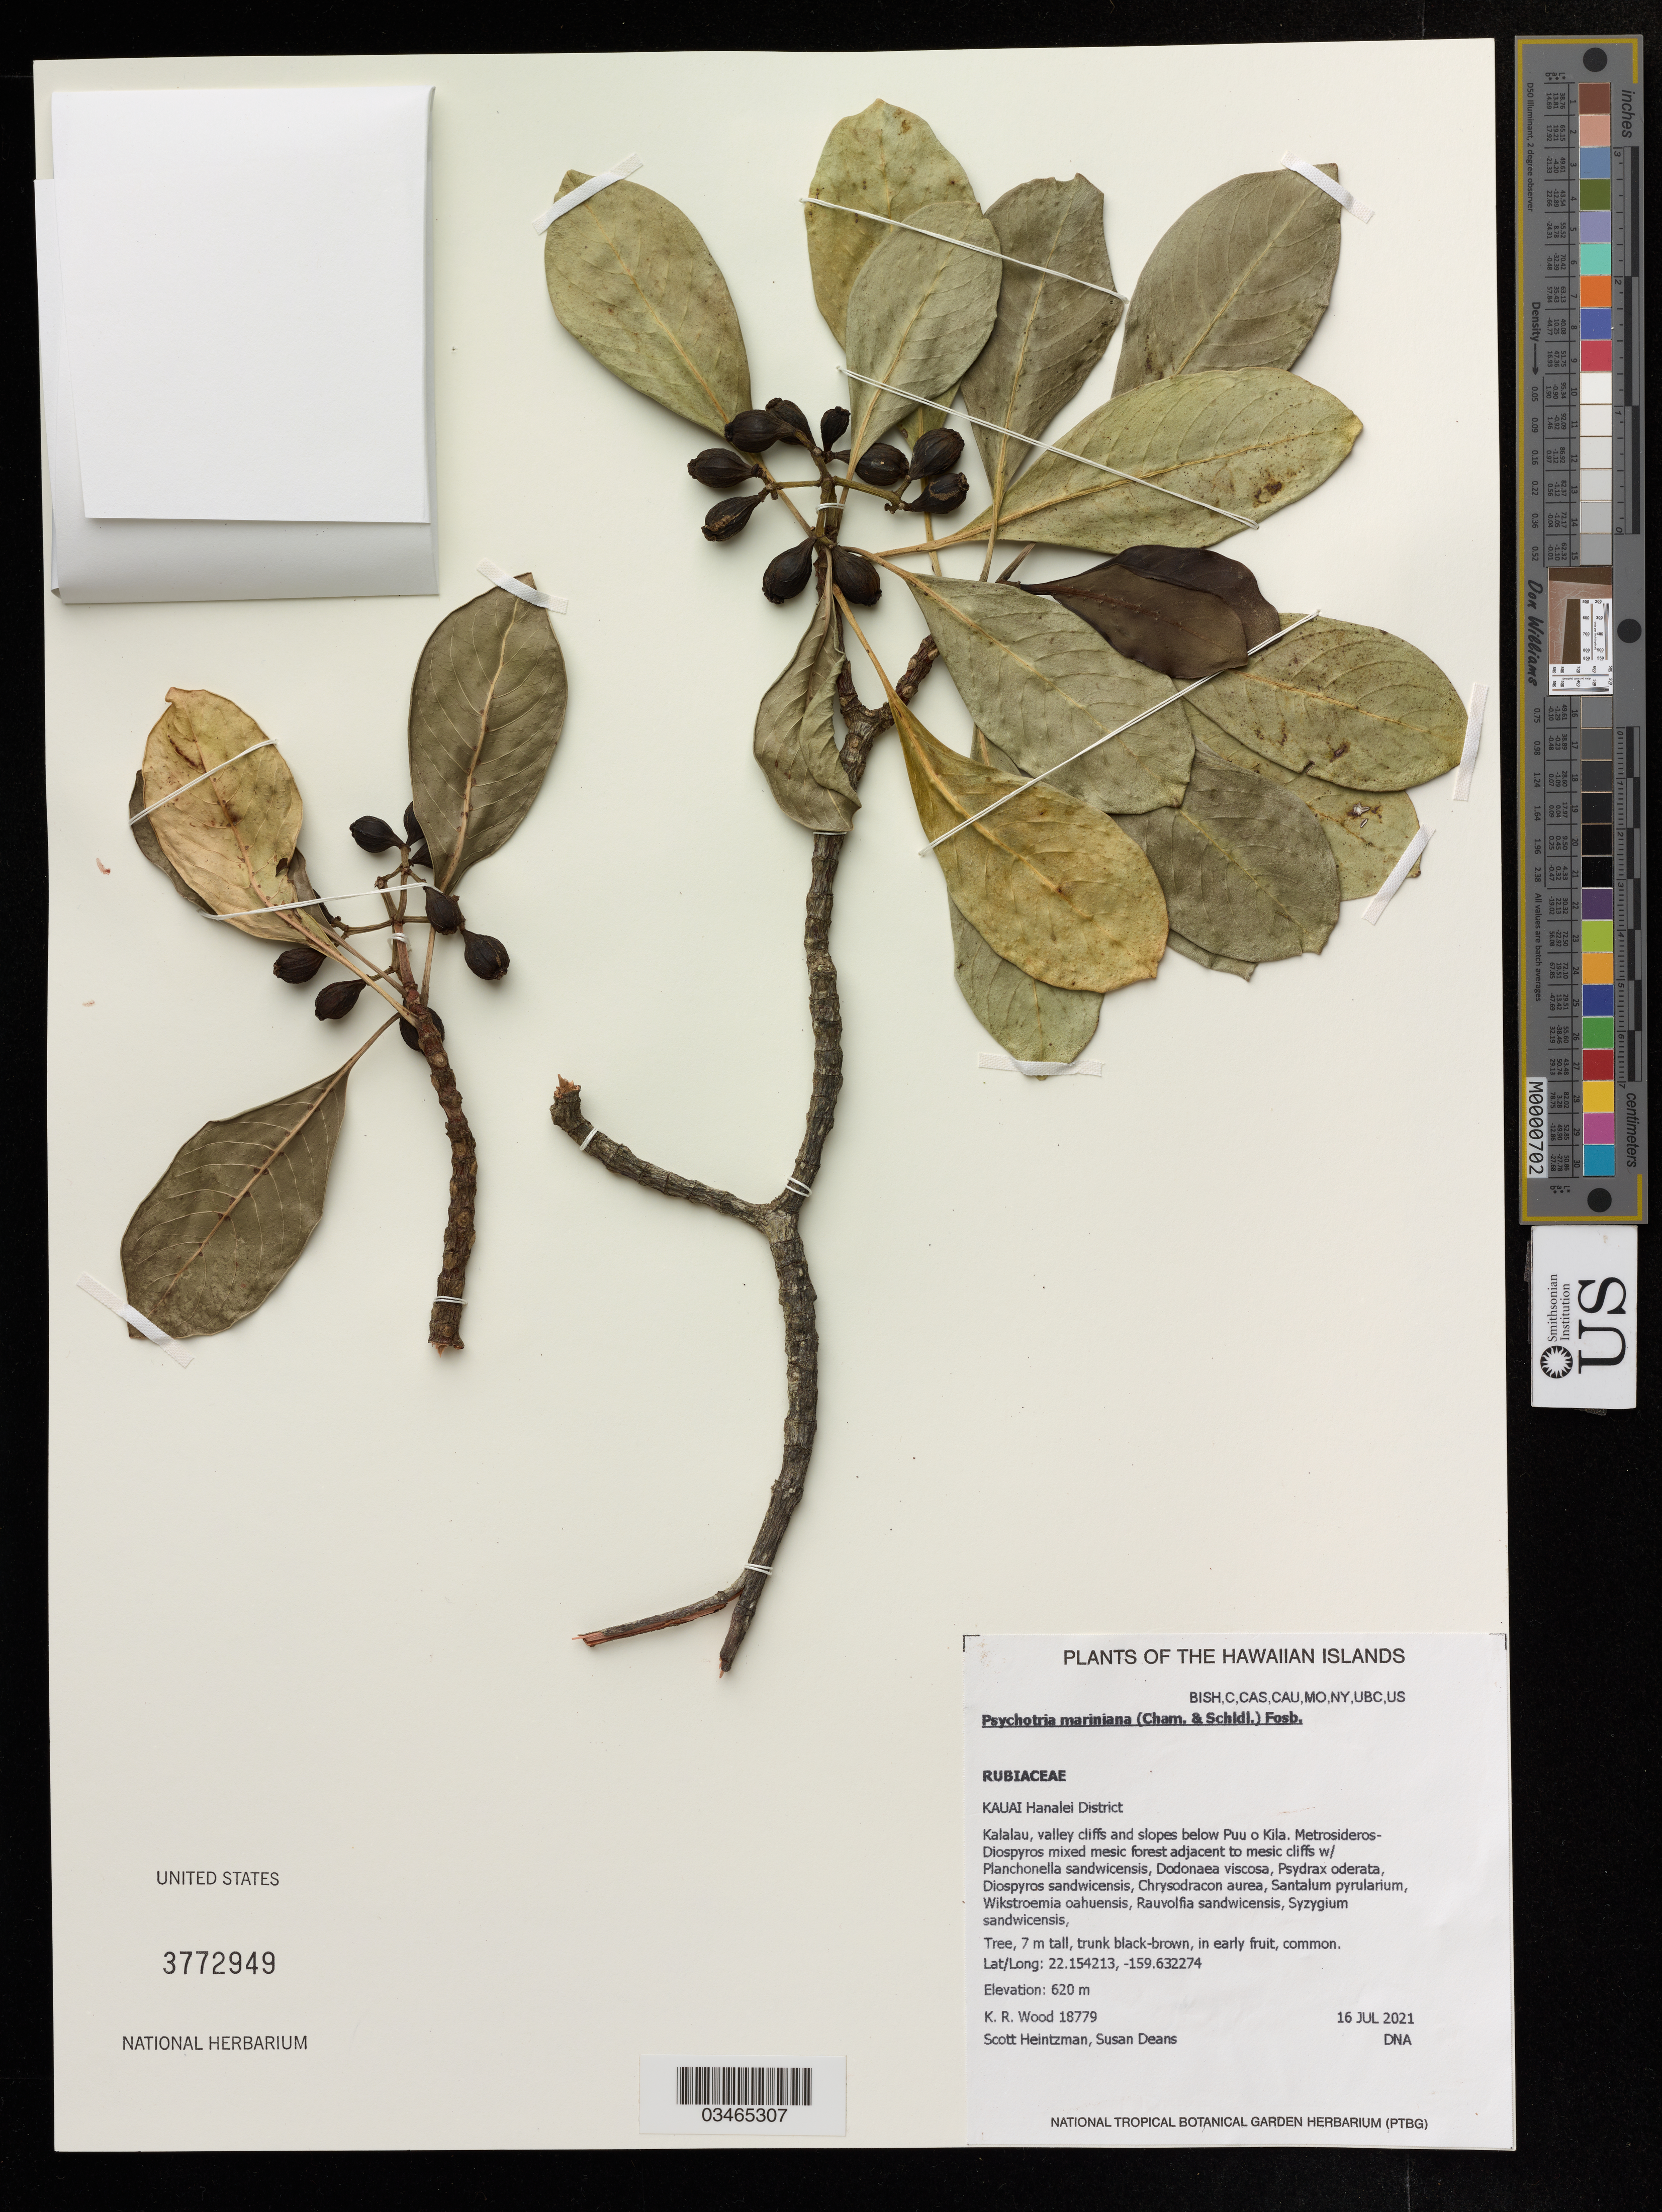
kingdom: Plantae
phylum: Tracheophyta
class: Magnoliopsida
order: Gentianales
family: Rubiaceae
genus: Psychotria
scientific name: Psychotria mariana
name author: Bartl. ex DC.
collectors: K. R. Wood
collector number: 18779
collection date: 2021-07-16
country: United States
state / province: Hawaii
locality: Kauai Hanalei District, Kalalau, valley cliffs and slopes below Puu o Kila.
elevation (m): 620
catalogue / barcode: US 3772949